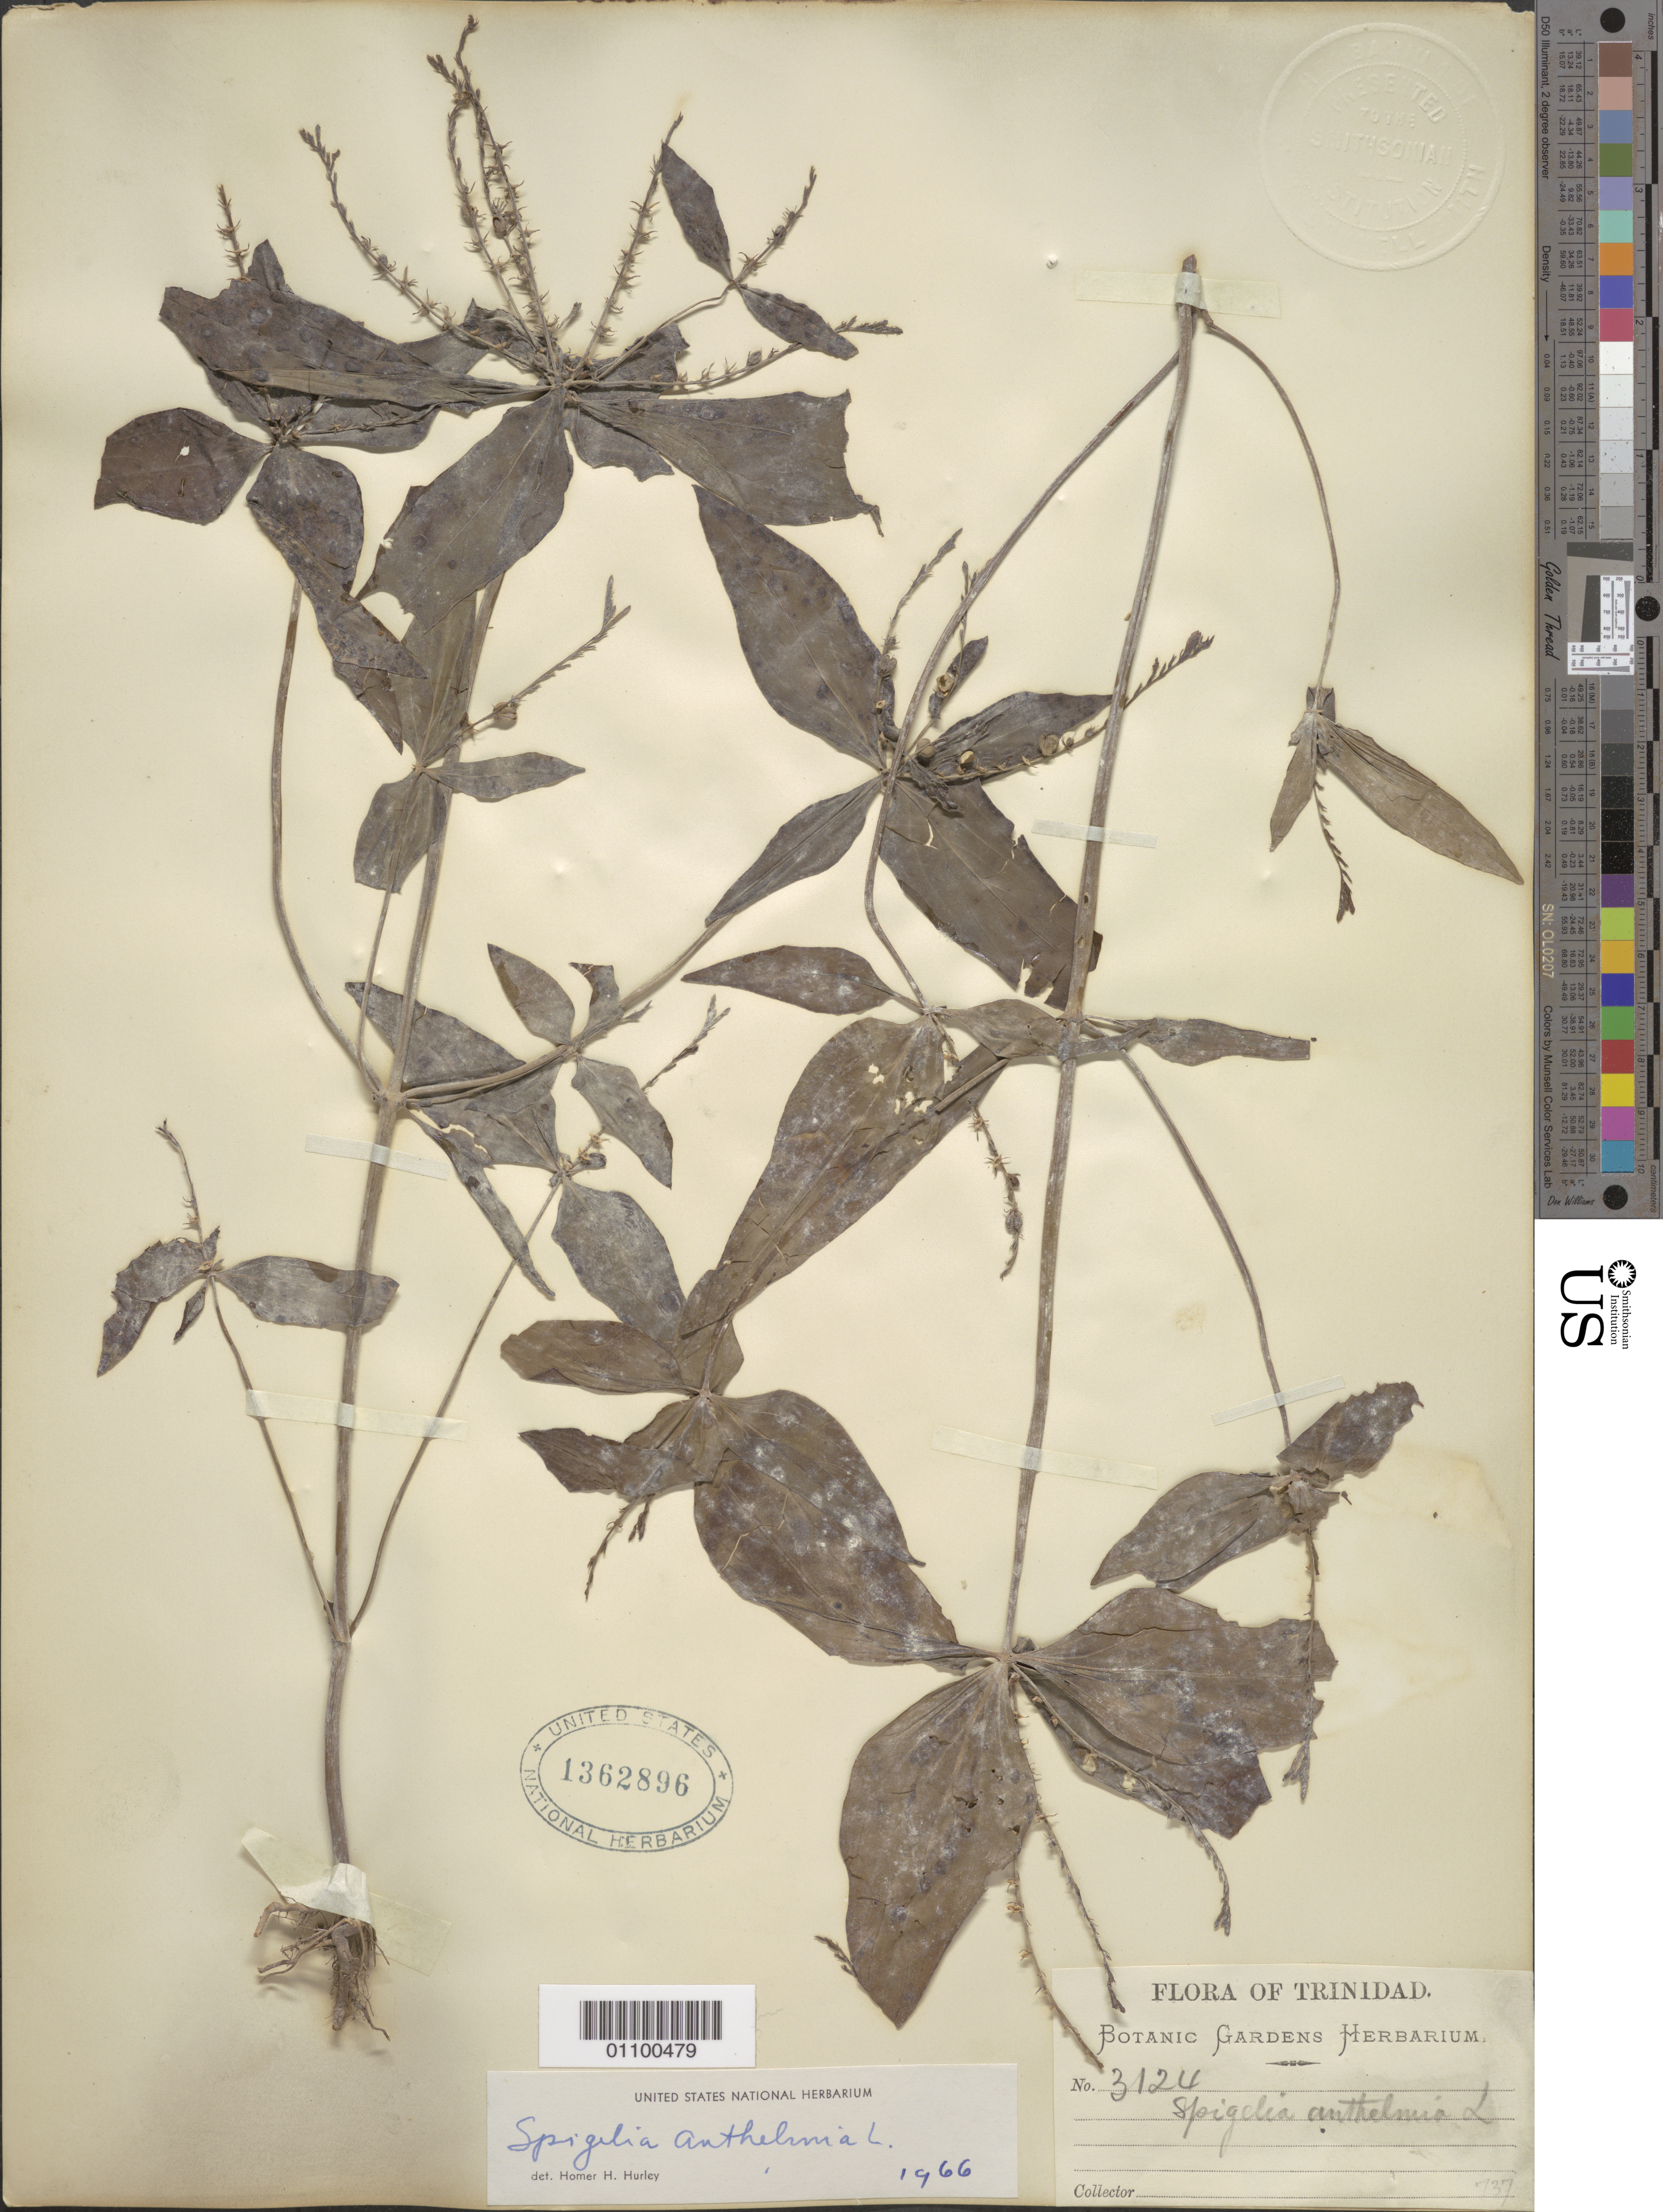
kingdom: Plantae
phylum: Tracheophyta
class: Magnoliopsida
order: Gentianales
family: Loganiaceae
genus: Spigelia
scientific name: Spigelia anthelmia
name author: L.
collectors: Botanic Gardens Herbarium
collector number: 3124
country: Trinidad and Tobago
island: Trinidad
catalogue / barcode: US 1362896